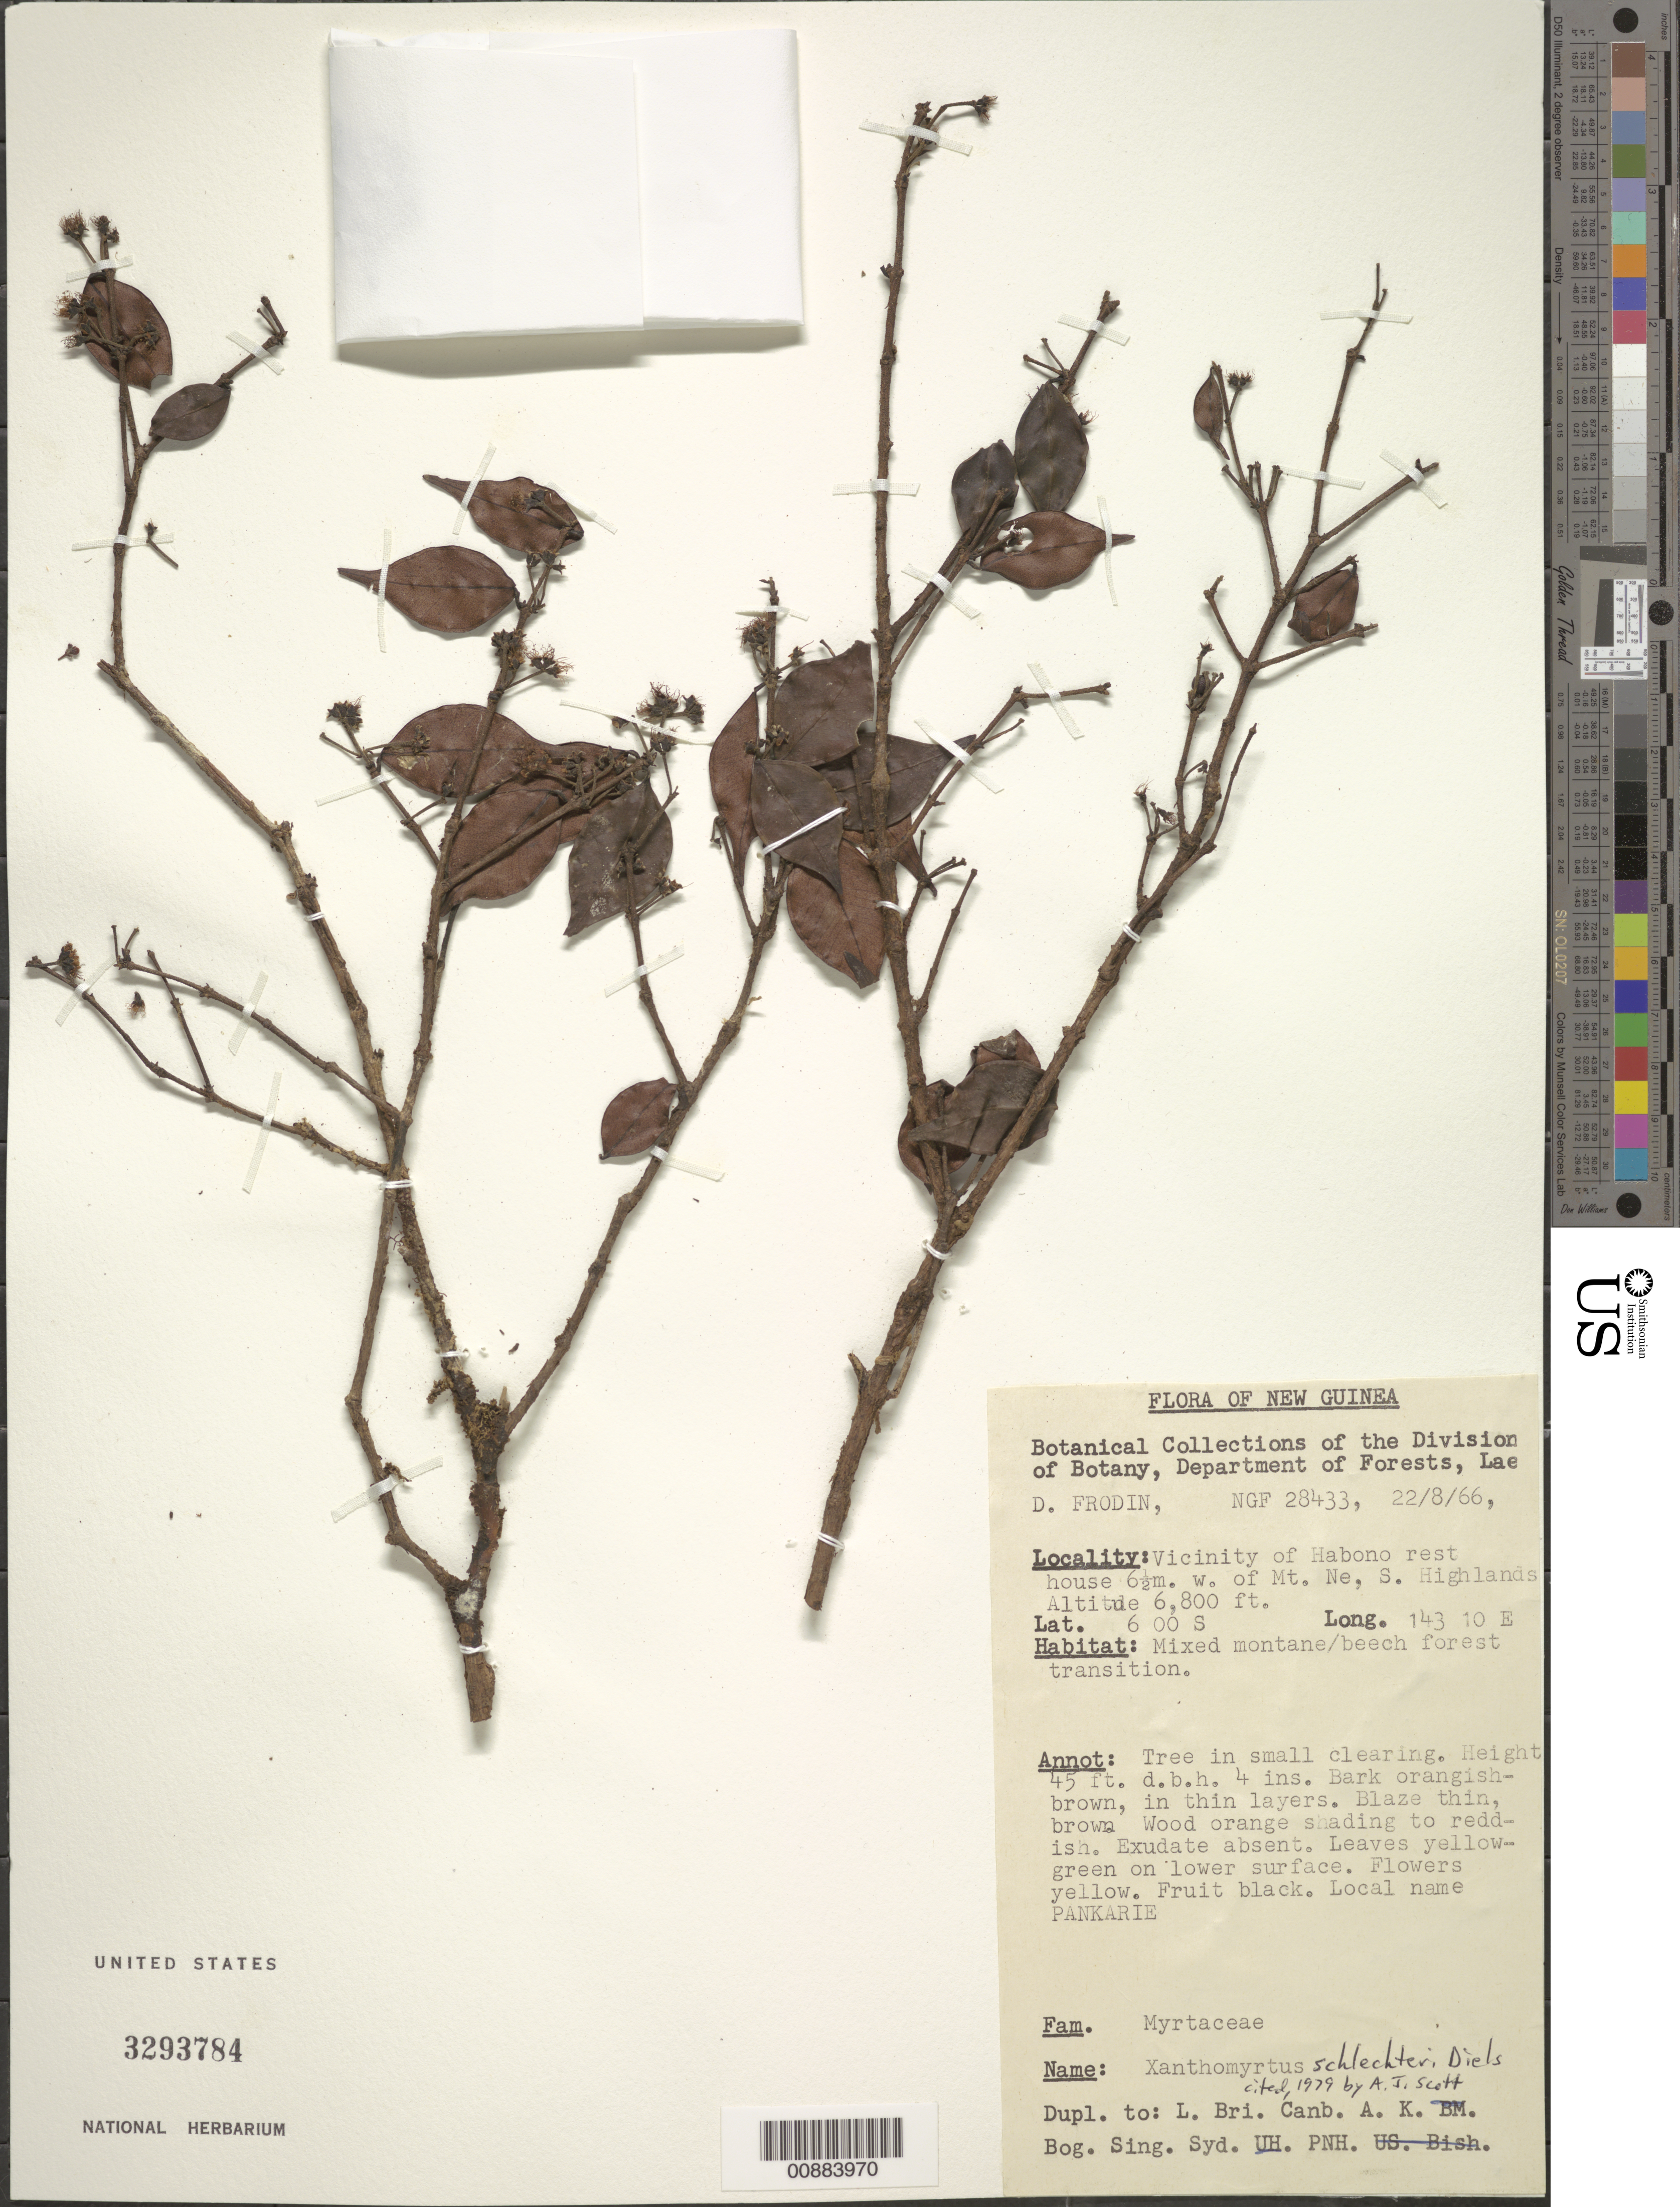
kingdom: Plantae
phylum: Tracheophyta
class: Magnoliopsida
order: Myrtales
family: Myrtaceae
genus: Xanthomyrtus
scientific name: Xanthomyrtus schlechteri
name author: Diels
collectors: D. G. Frodin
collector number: NGF 28433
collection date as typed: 22 Aug 1966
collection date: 1966-08-22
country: Papua New Guinea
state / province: Southern Highlands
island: New Guinea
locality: Vicinity of Habono rest house 6 1/2 m. W of Mt. NE, S Highlands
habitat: Tree in small clearing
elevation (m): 2073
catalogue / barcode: US 3293784